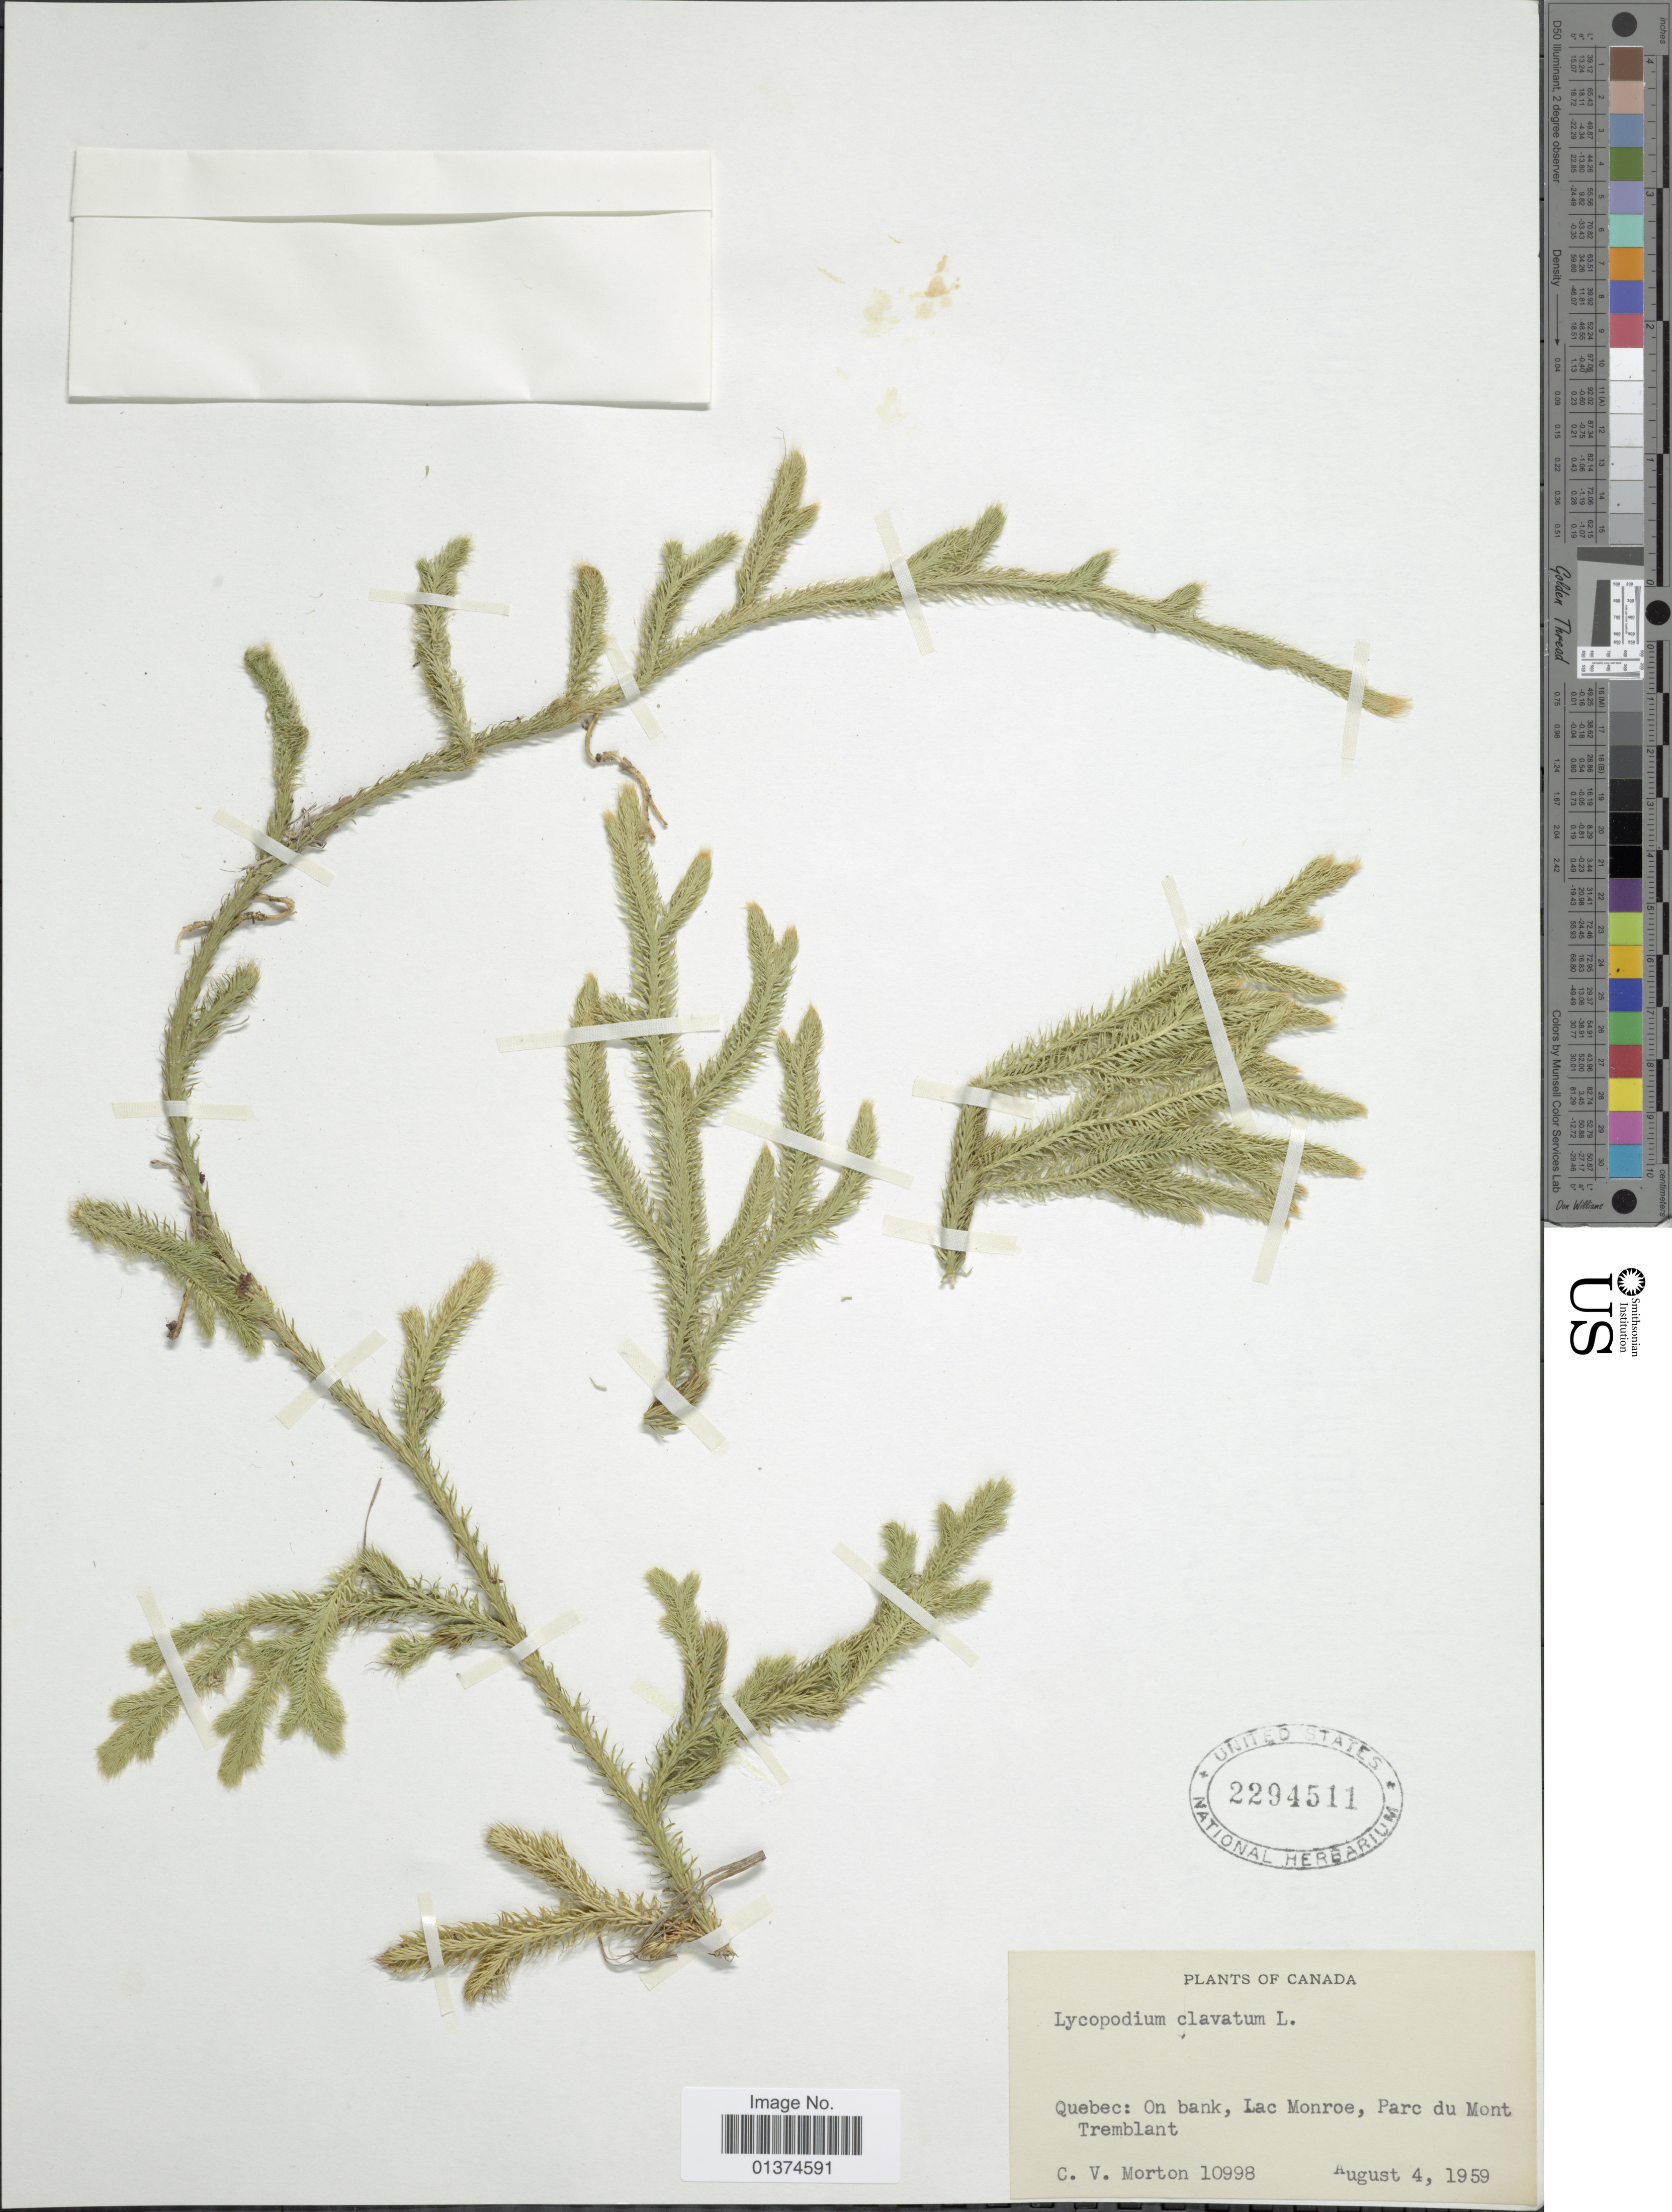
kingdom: Plantae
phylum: Tracheophyta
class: Lycopodiopsida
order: Lycopodiales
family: Lycopodiaceae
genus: Lycopodium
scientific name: Lycopodium clavatum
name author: L.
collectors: C. V. Morton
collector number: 10998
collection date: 1959-08-04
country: Canada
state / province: Quebec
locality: On bank,lac Monroe, parc du Mont Tremblant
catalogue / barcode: US 2294511